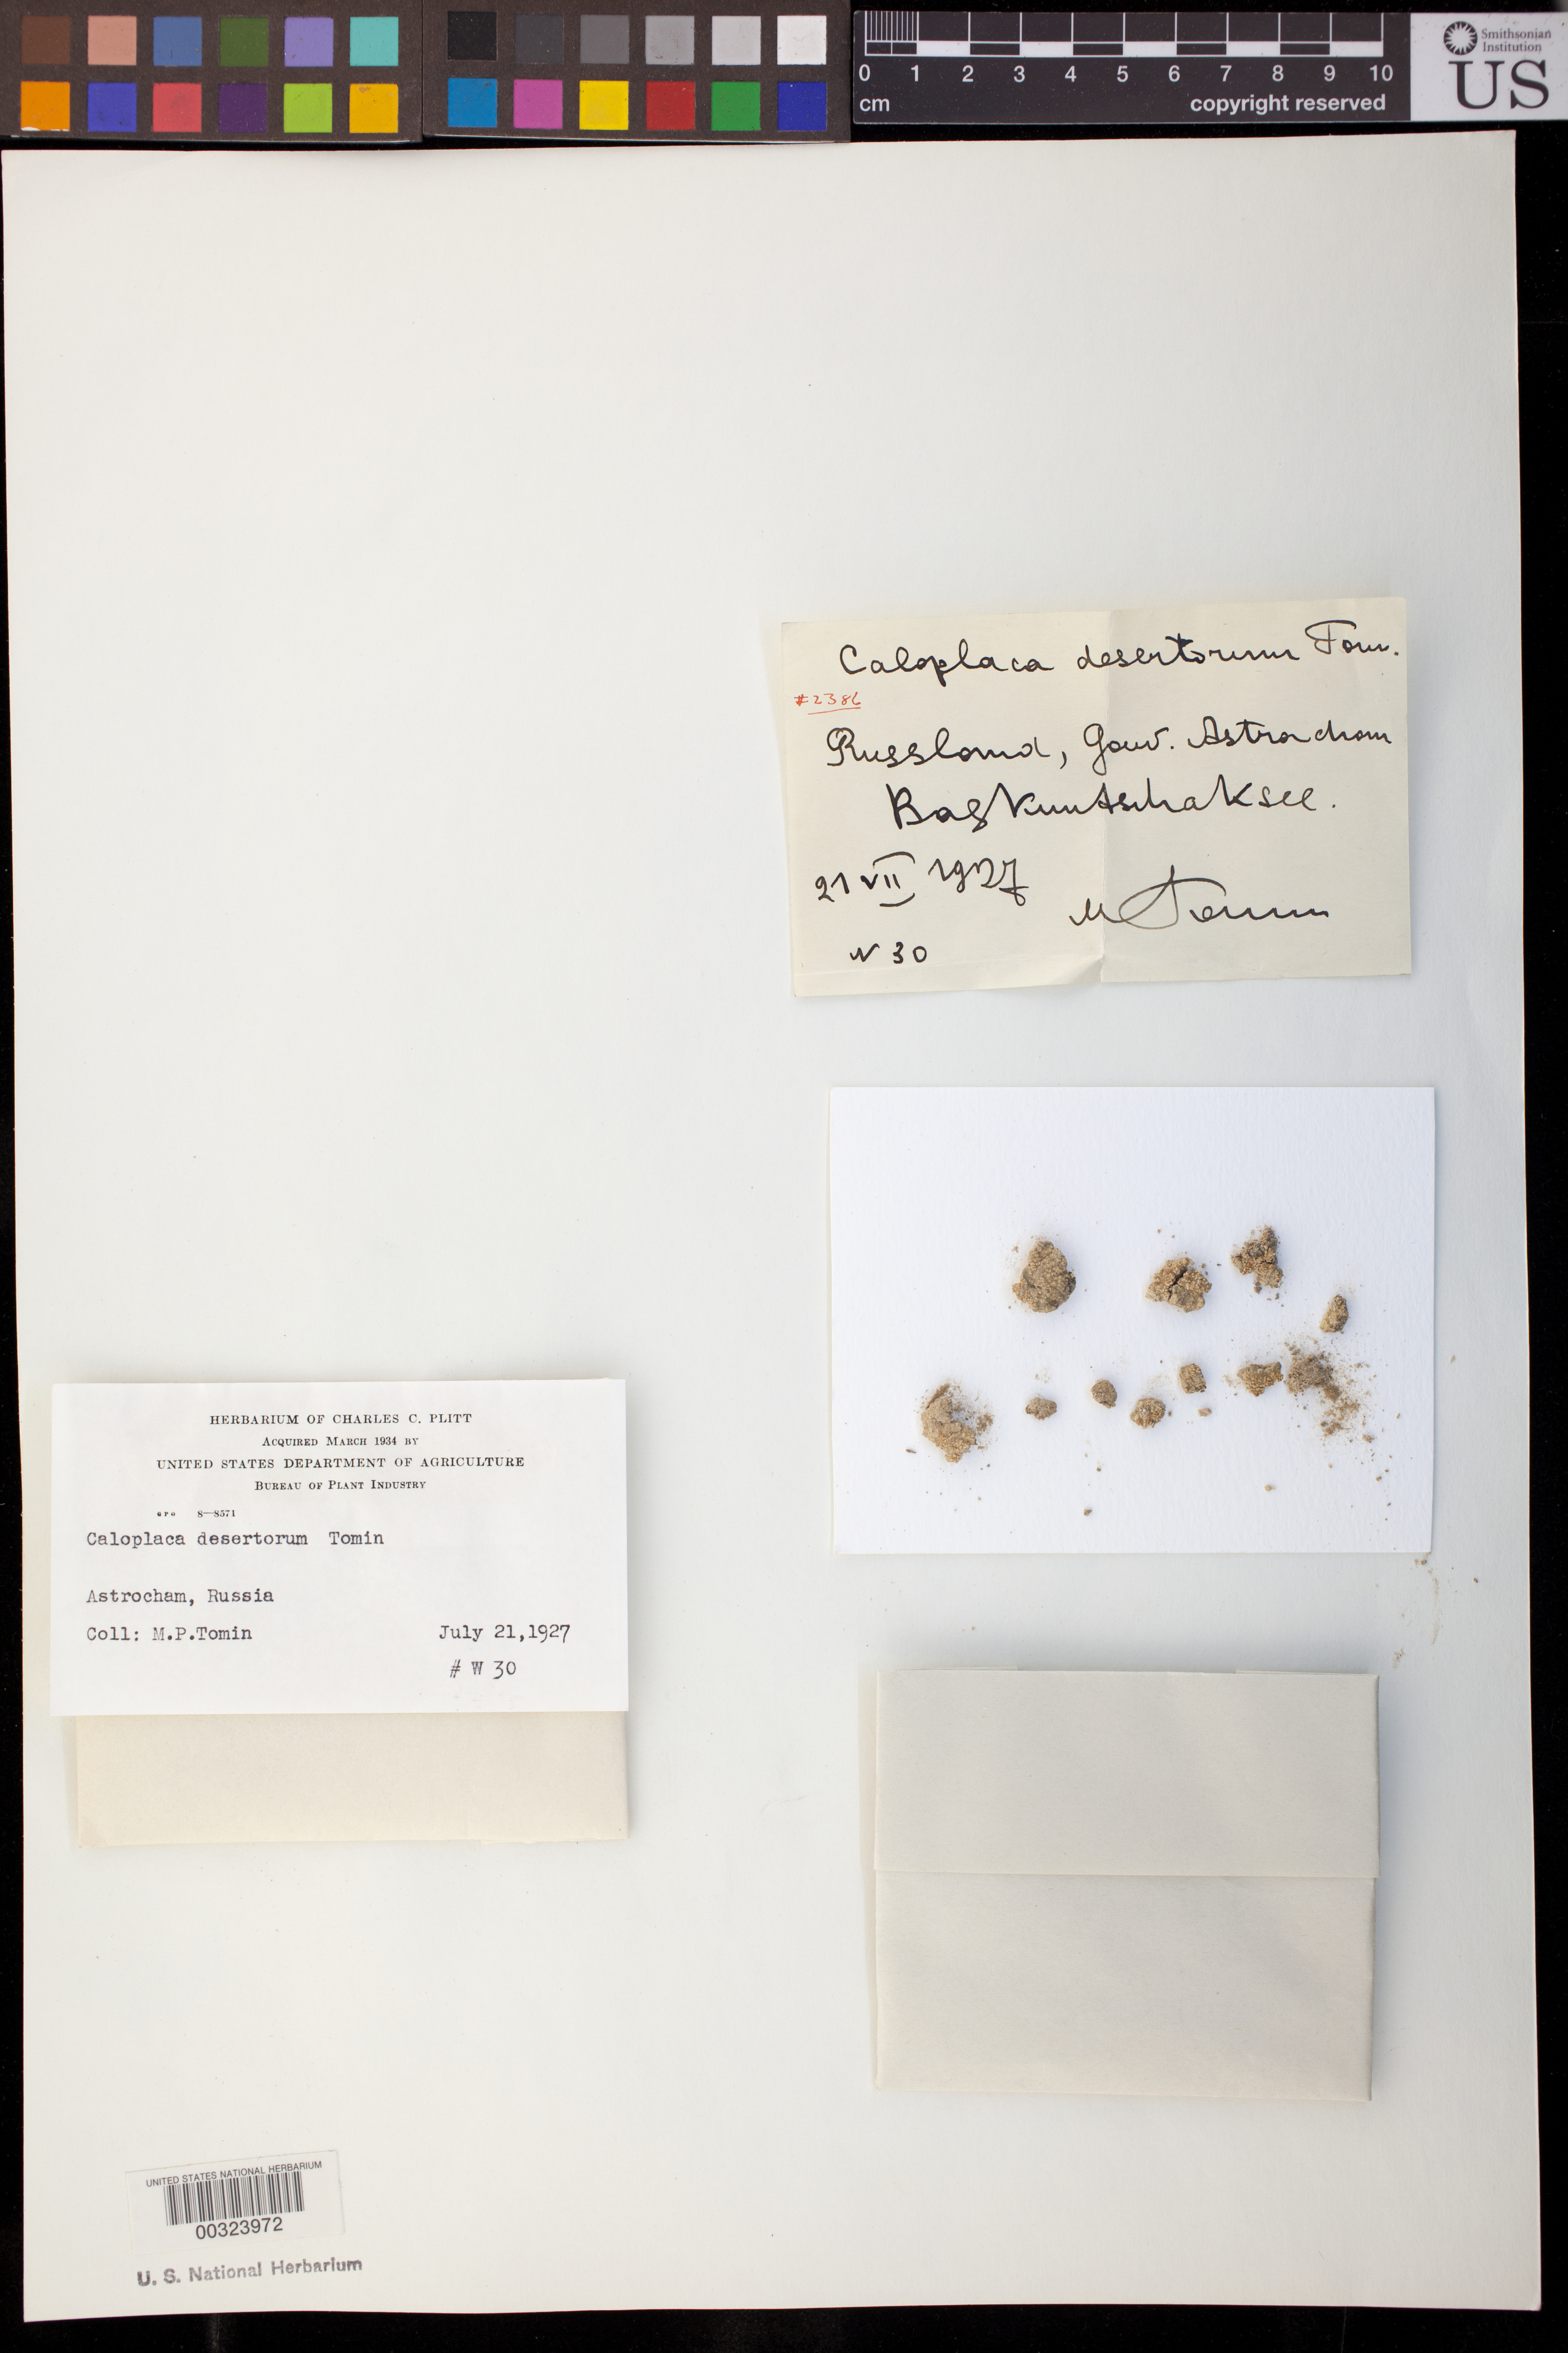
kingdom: Fungi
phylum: Ascomycota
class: Lecanoromycetes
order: Teloschistales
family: Teloschistaceae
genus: Caloplaca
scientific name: Caloplaca desertorum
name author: Tomin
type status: Possible Type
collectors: M. P. Tomin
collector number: W30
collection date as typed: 21 Jul 1927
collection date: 1927-07-21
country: Russian Federation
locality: Astrocham. [Astrakhan?].